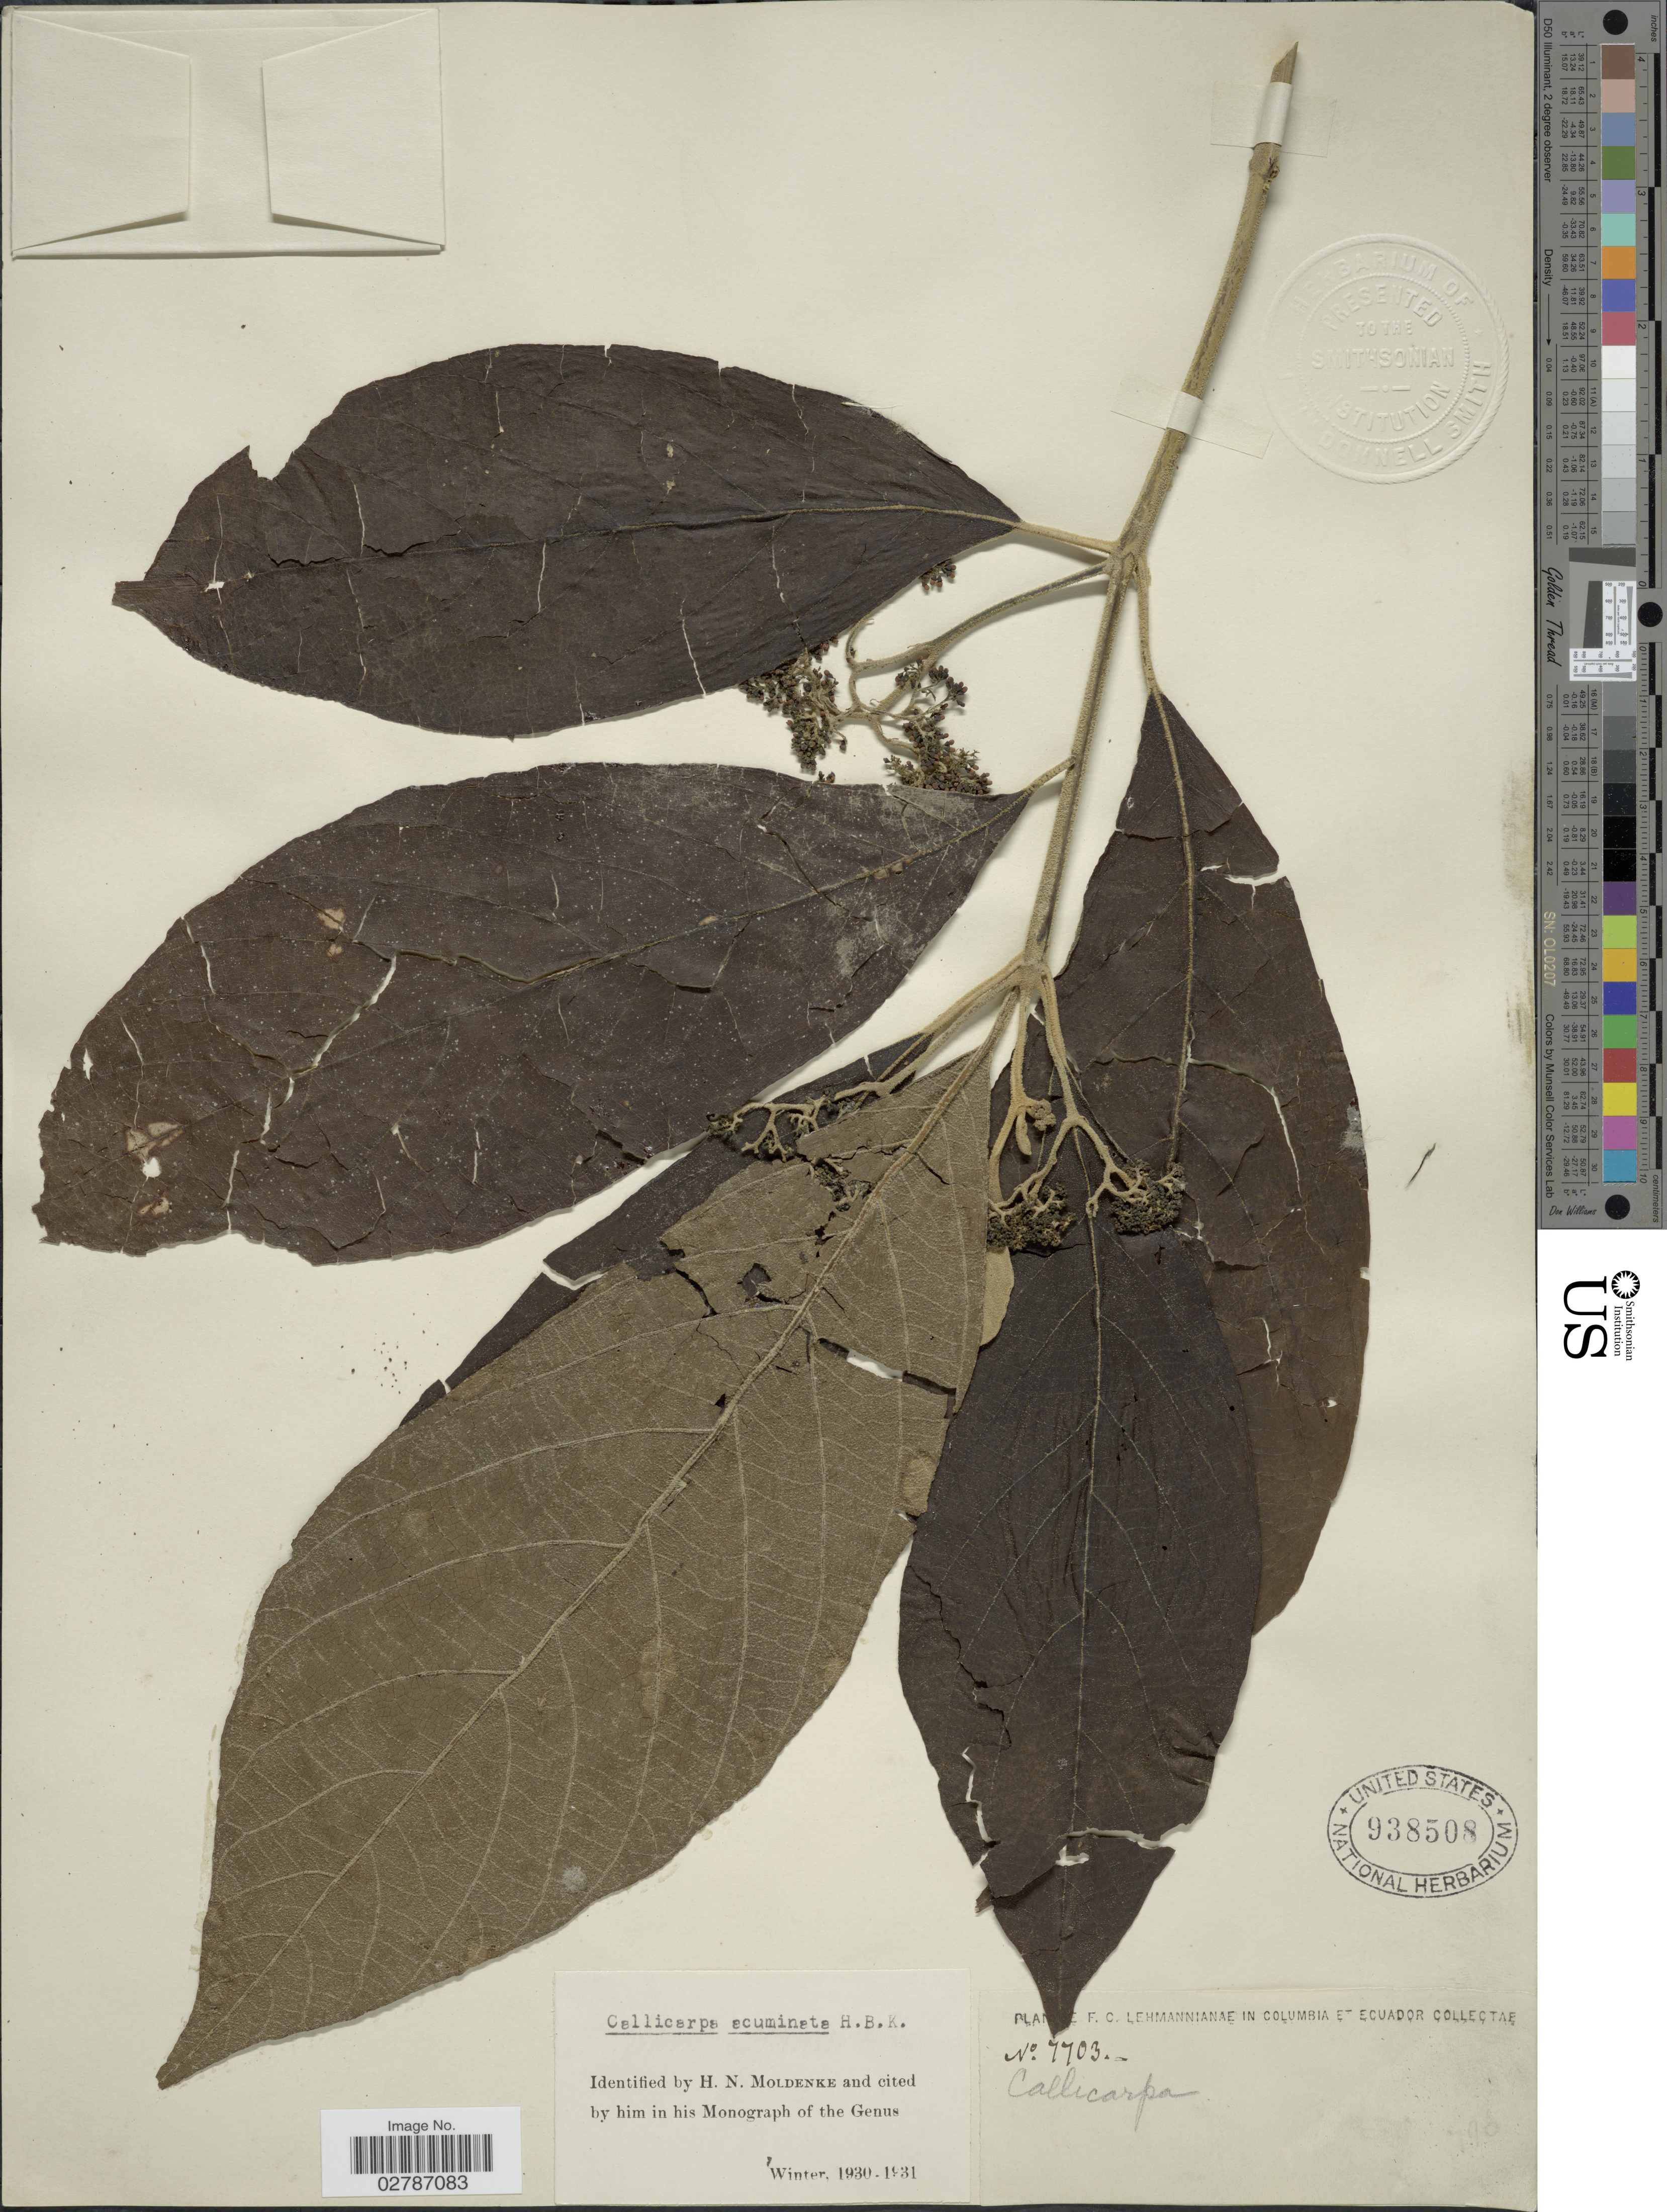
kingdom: Plantae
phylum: Tracheophyta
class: Magnoliopsida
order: Lamiales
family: Lamiaceae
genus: Callicarpa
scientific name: Callicarpa acuminata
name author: Kunth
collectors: F. C. Lehmann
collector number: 7703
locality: Colombia et Ecuador.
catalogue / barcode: US 938508